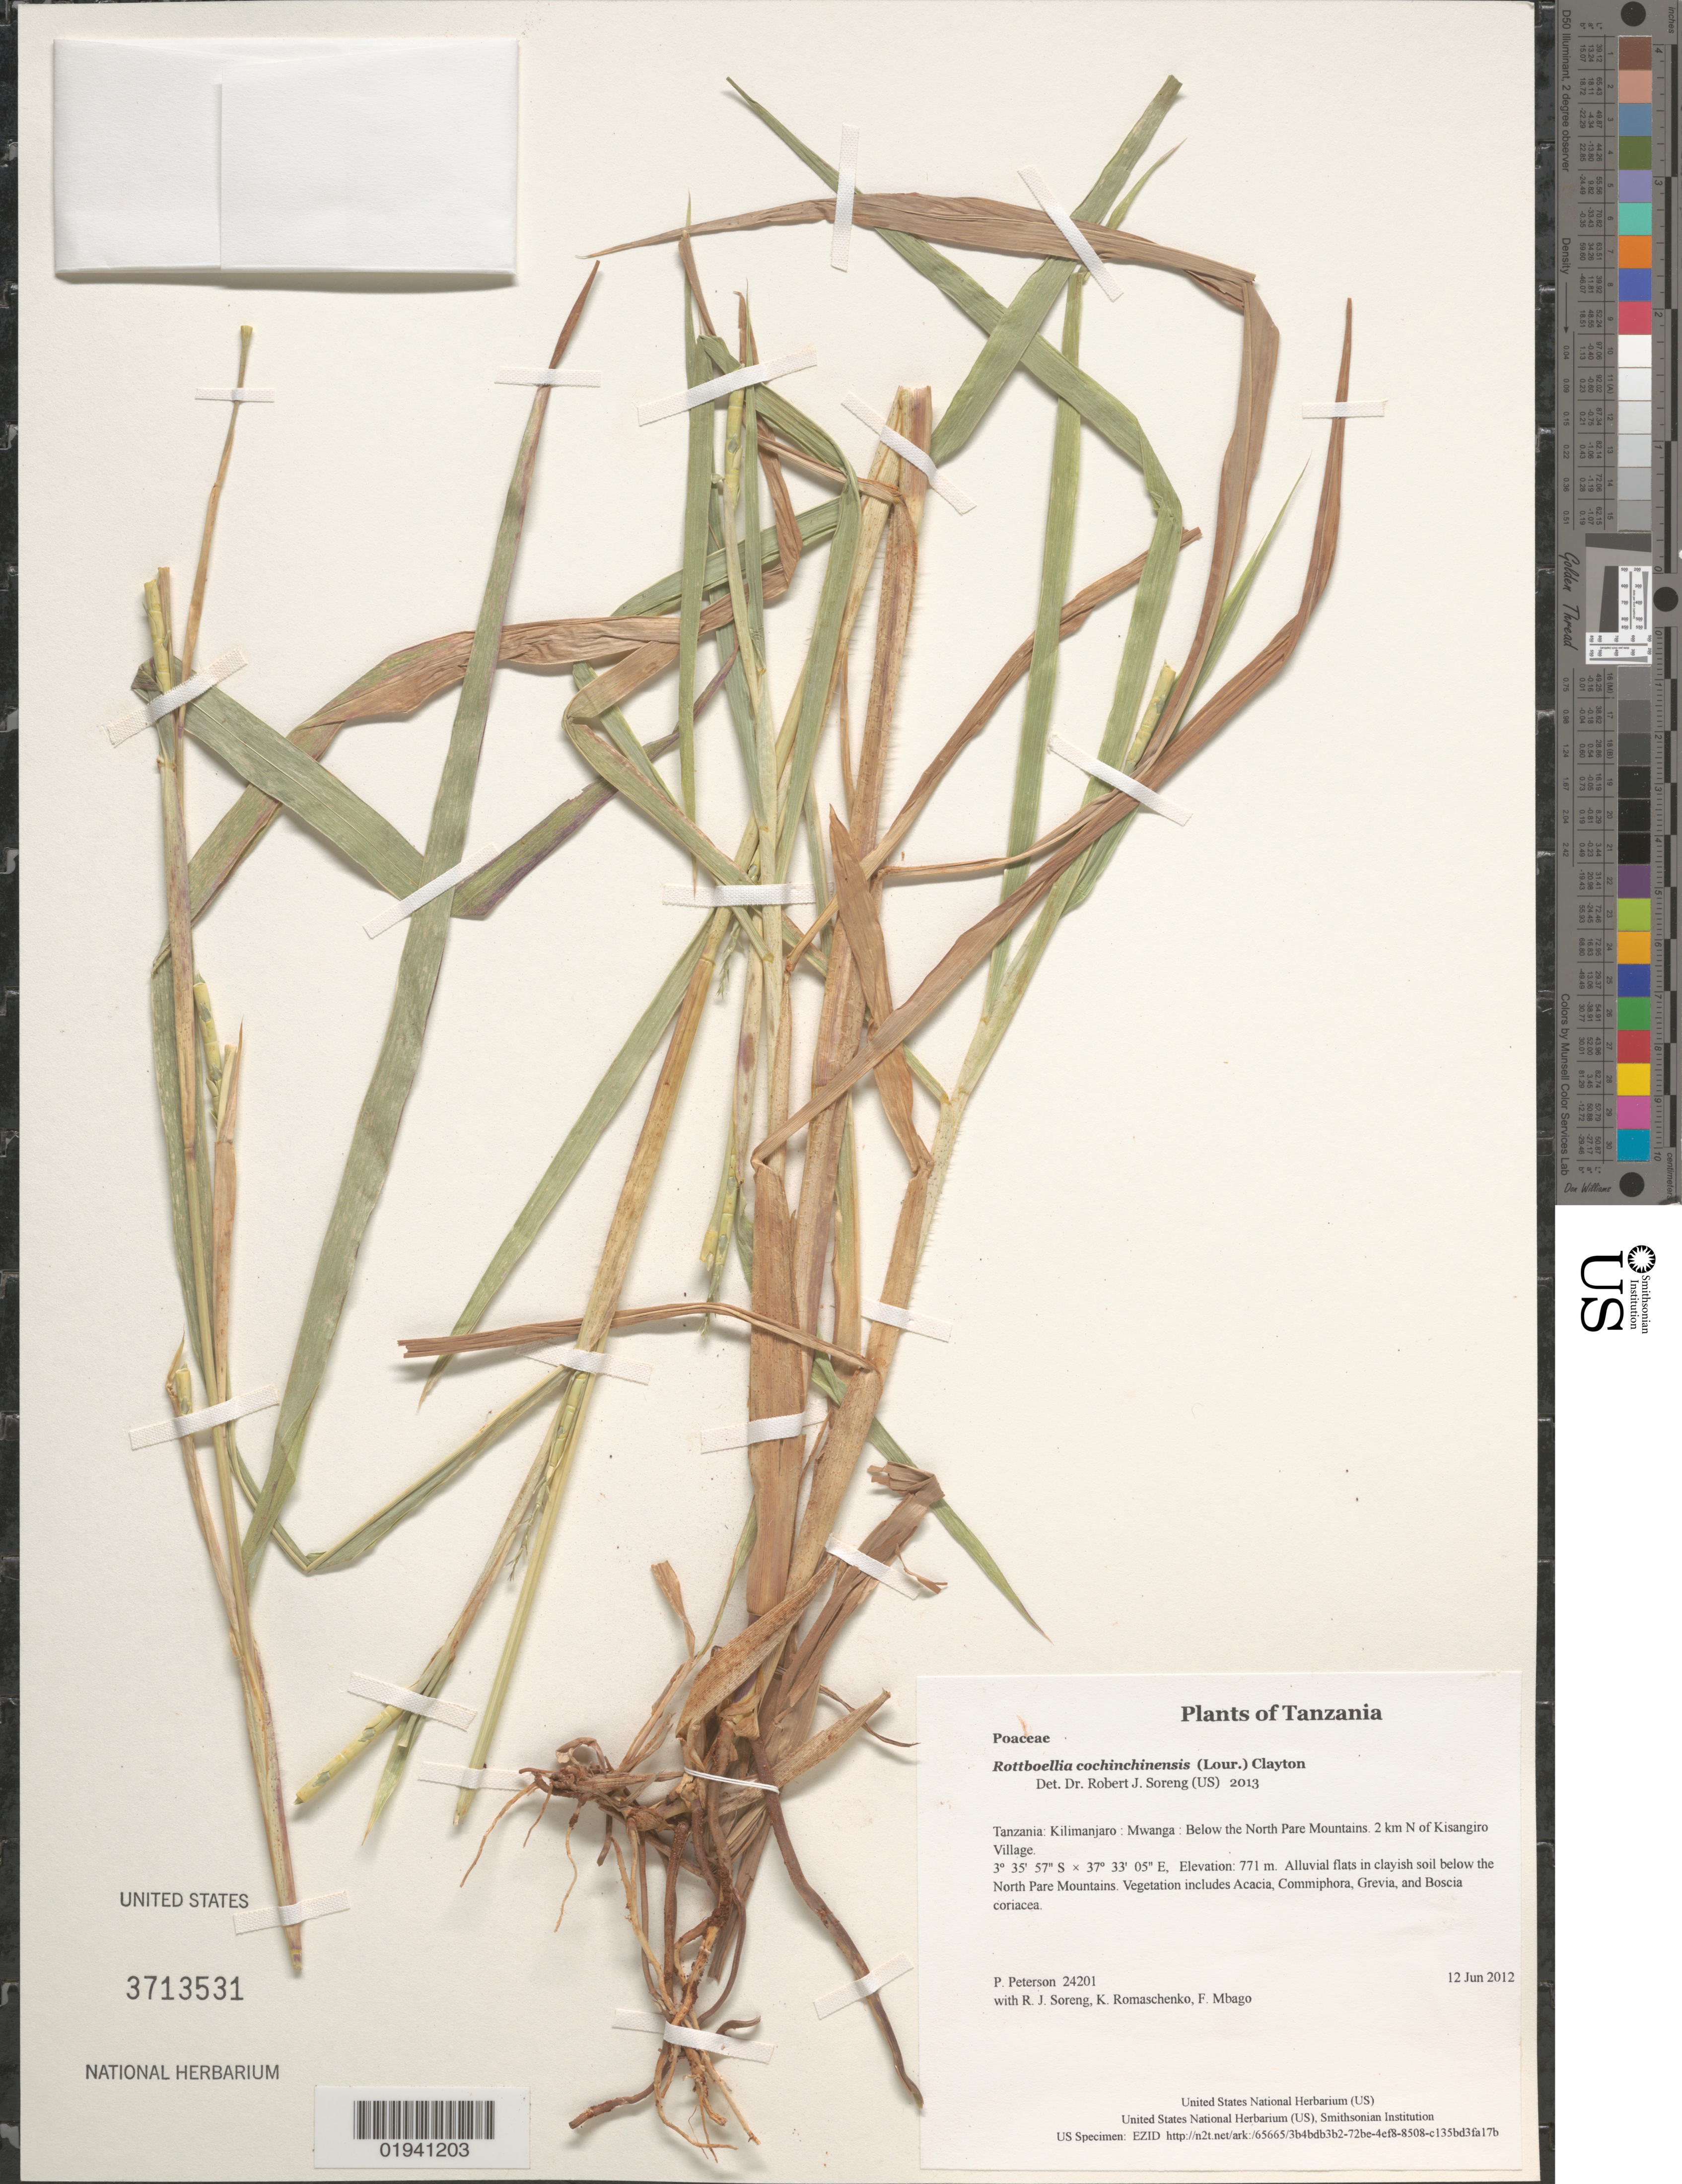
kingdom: Plantae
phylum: Tracheophyta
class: Liliopsida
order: Poales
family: Poaceae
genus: Rottboellia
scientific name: Rottboellia cochinchinensis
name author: (Lour.) Clayton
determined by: Soreng, Robert J., Research Associate (BOT), Smithsonian Institution - National Museum of Natural History (UNITED STATES)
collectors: P. M. Peterson, R. J. Soreng, K. Romaschenko & F. Mbago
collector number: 24201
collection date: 2012-06-12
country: Tanzania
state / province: Kilimanjaro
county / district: Mwanga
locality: Below the North Pare Mountains. 2 km N of Kisangiro Village.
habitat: Alluvial flats in clayish soil below the North Pare Mountains. Vegetation includes Acacia, Commiphora, Grevia, and Boscia coriacea.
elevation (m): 771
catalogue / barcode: US 3713531